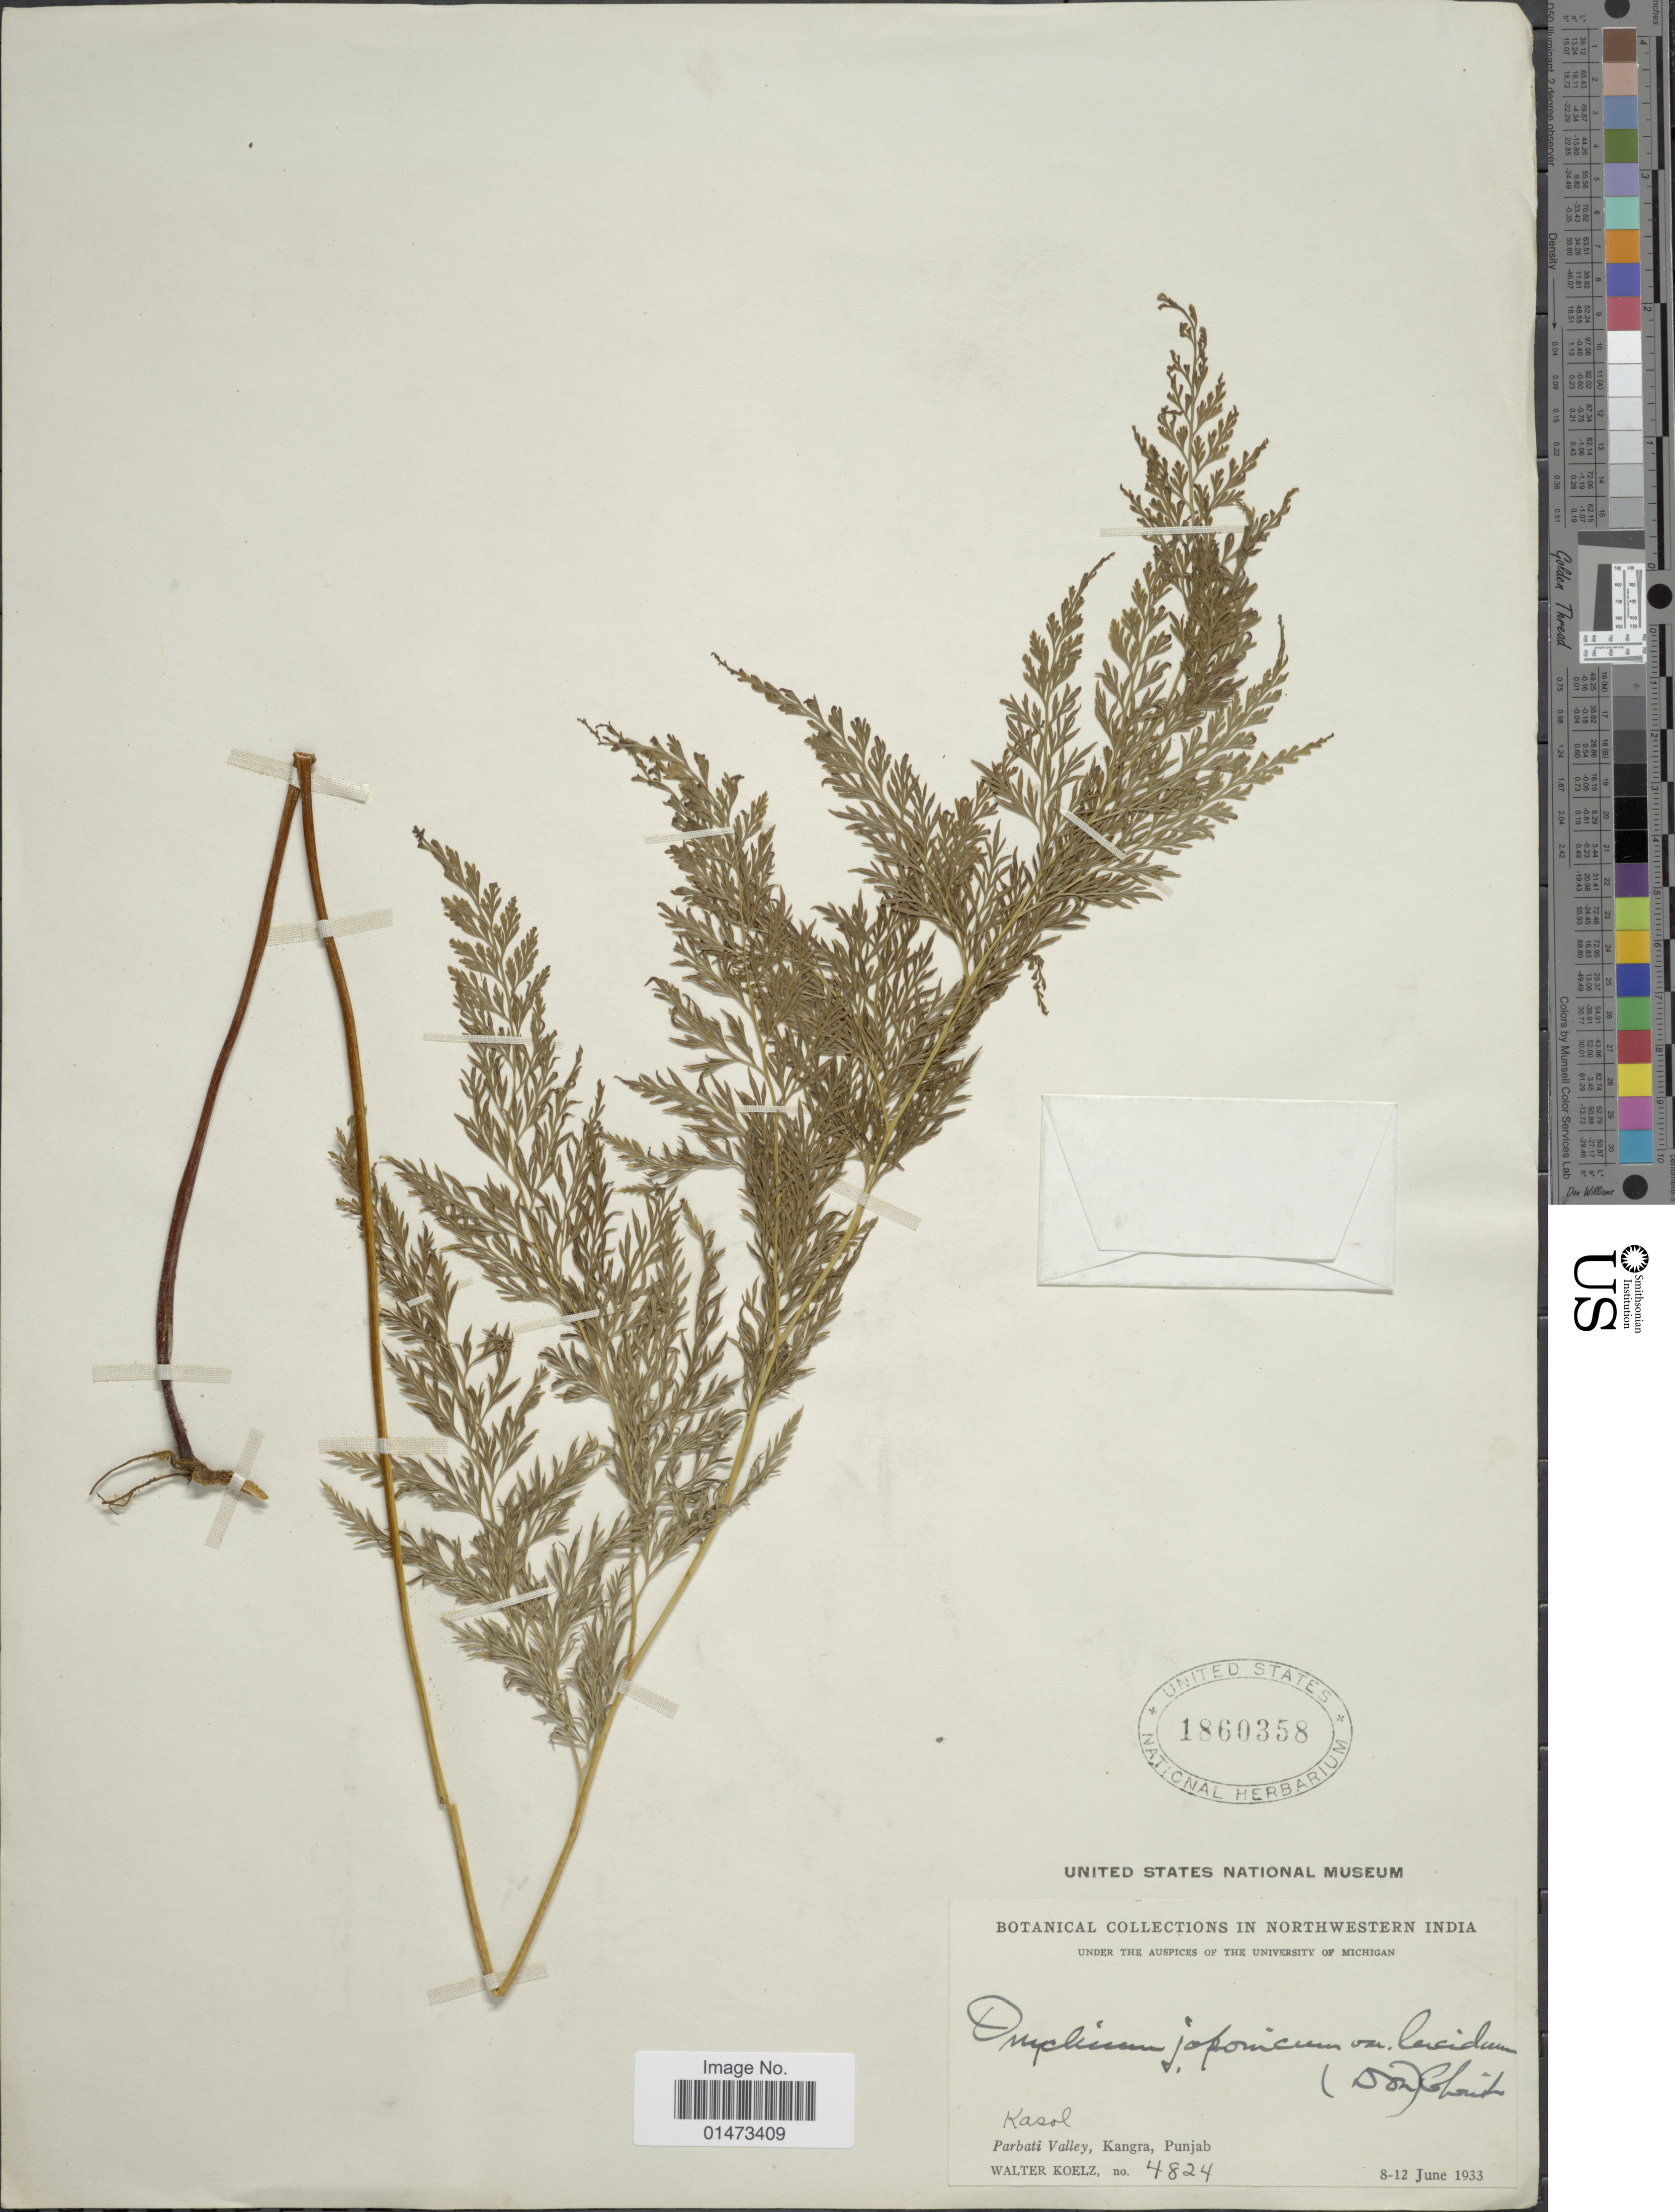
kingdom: Plantae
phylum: Tracheophyta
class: Polypodiopsida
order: Polypodiales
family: Pteridaceae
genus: Onychium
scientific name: Onychium lucidum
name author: (D. Don) Spreng.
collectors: W. N. Koelz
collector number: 4824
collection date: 1933-06-08/1933-06-12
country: India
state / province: Himachal Pradesh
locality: Northwestern India, Kasol, Parbati Valley, Kangra.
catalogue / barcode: US 1860358